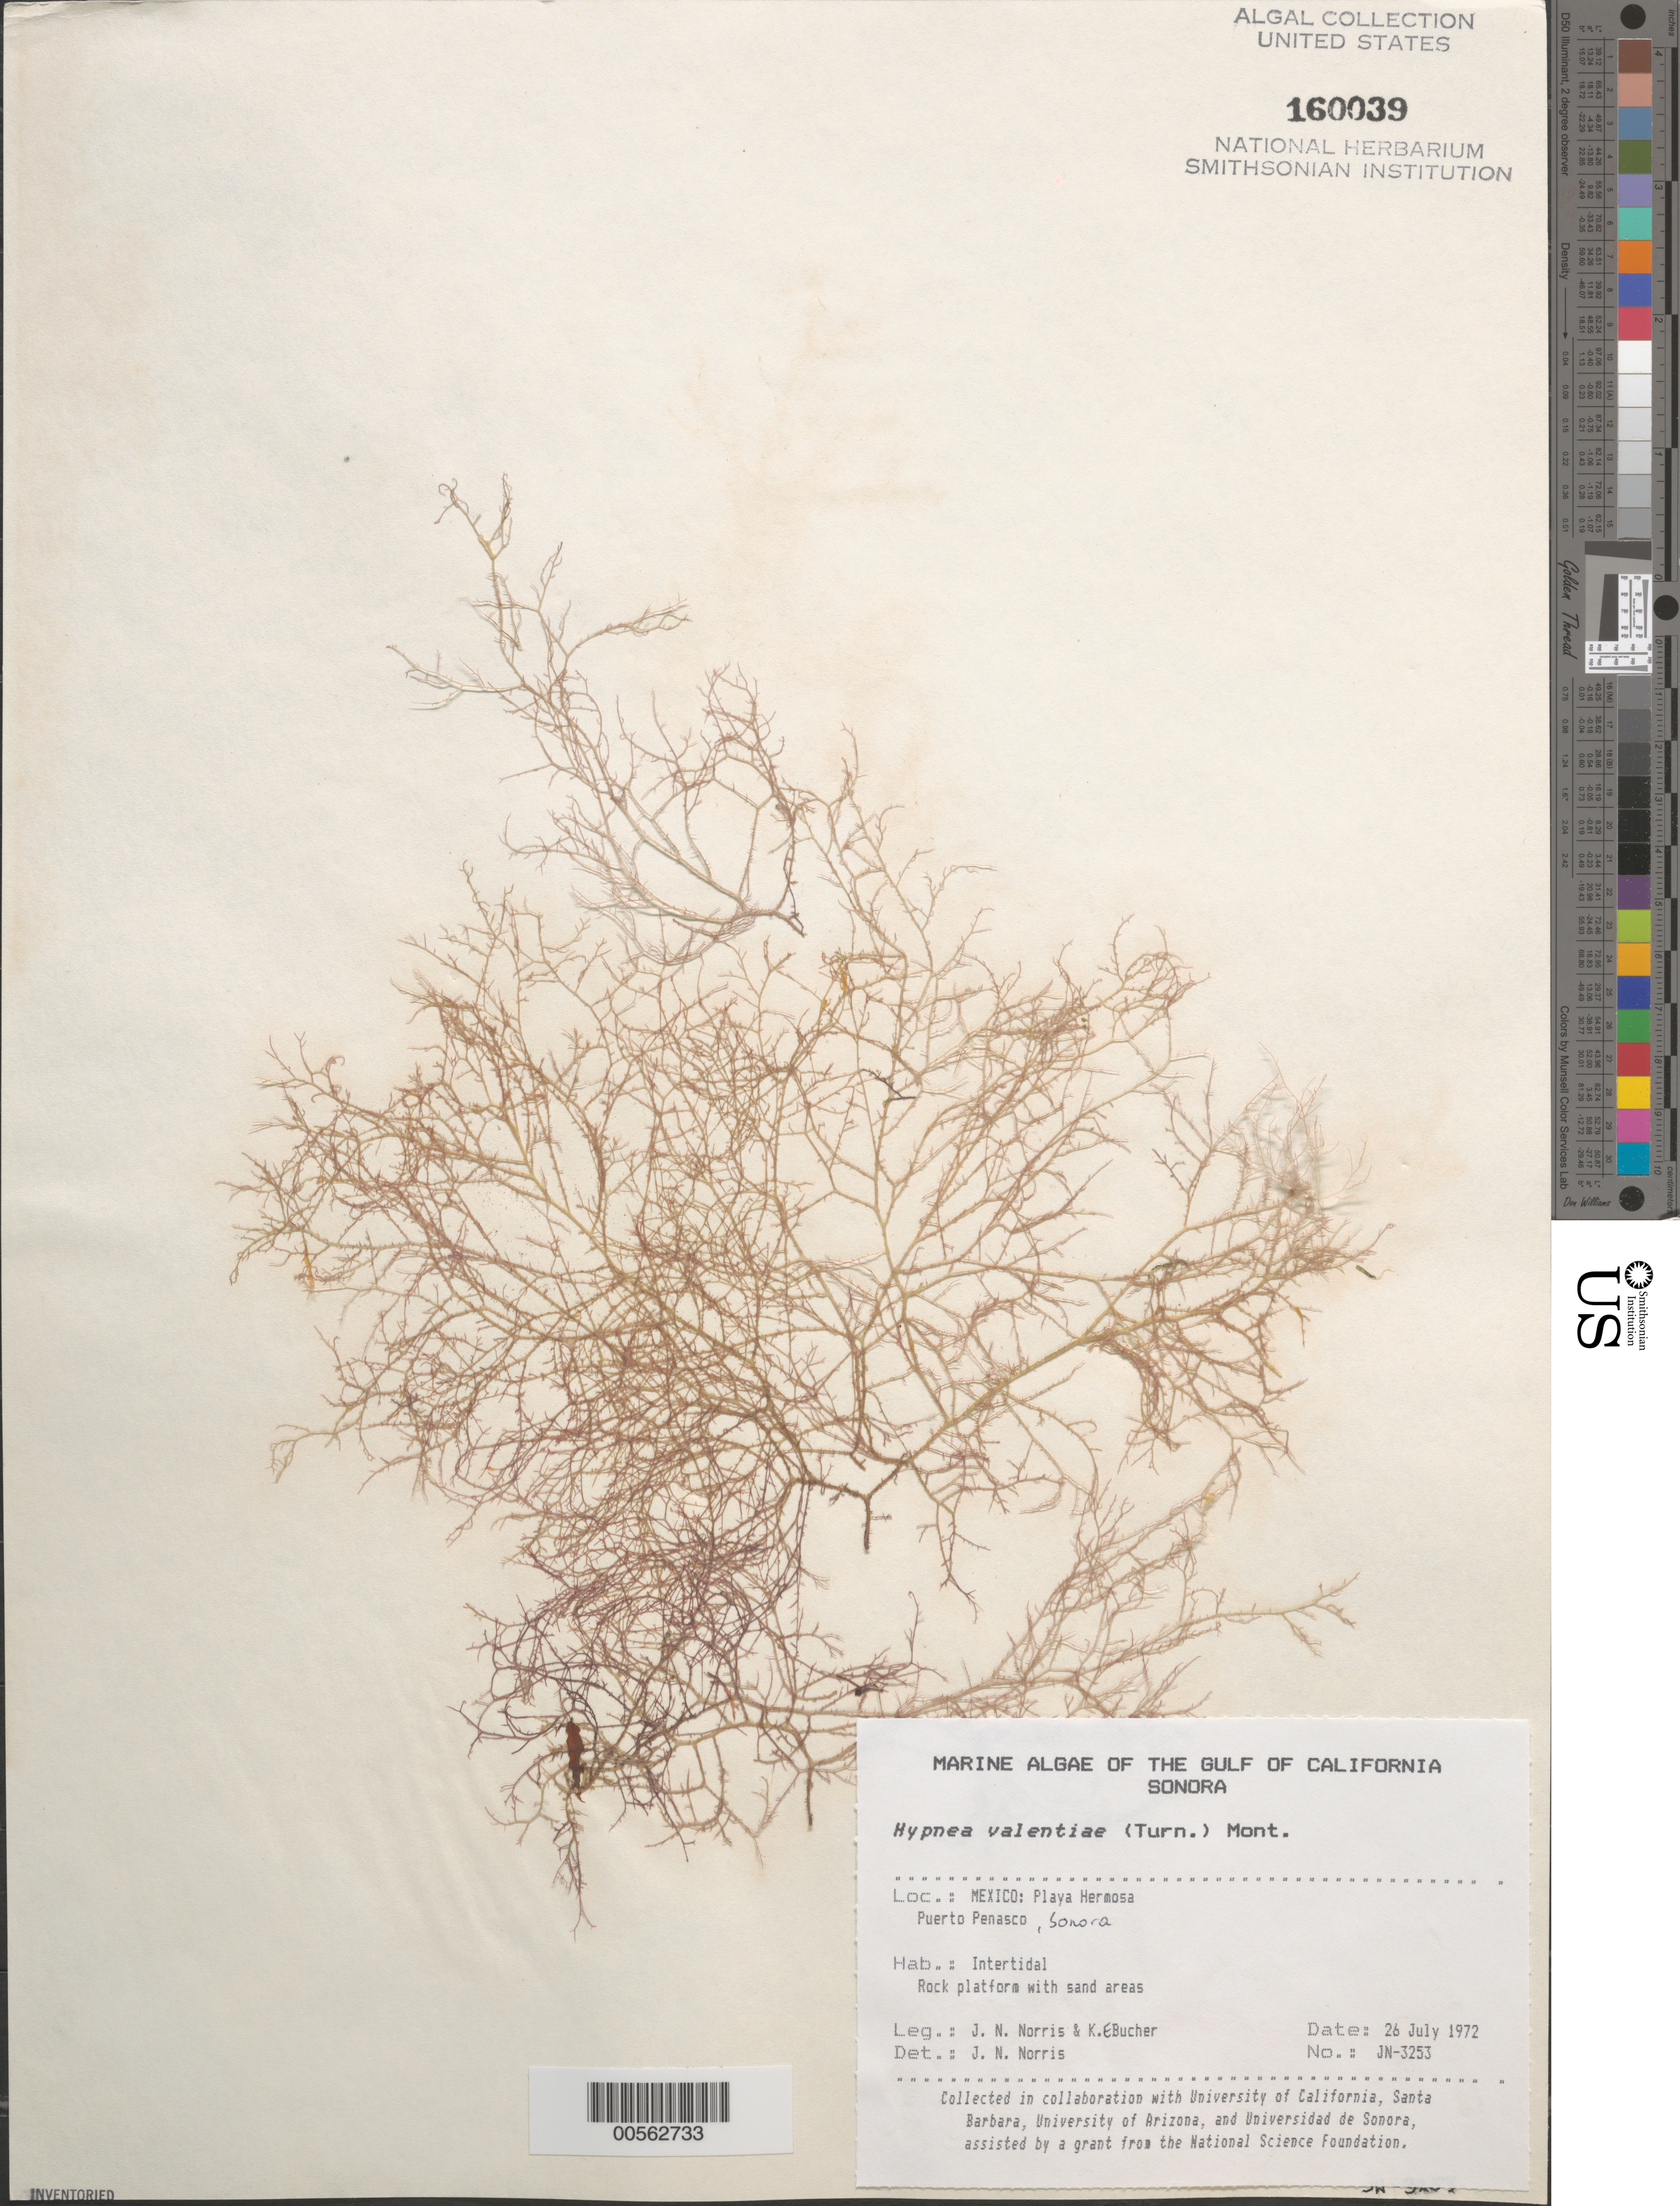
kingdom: Plantae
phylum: Rhodophyta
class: Florideophyceae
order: Gigartinales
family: Cystocloniaceae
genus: Hypnea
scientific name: Hypnea valentiae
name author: (Turner) Mont.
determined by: Norris, James N.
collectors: J. N. Norris & K. E. Bucher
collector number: JN-3253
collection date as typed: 26 Jul 1972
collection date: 1972-07-26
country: Mexico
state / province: Sonora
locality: Playa Hermosa, Puerto Penasco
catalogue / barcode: US 160039